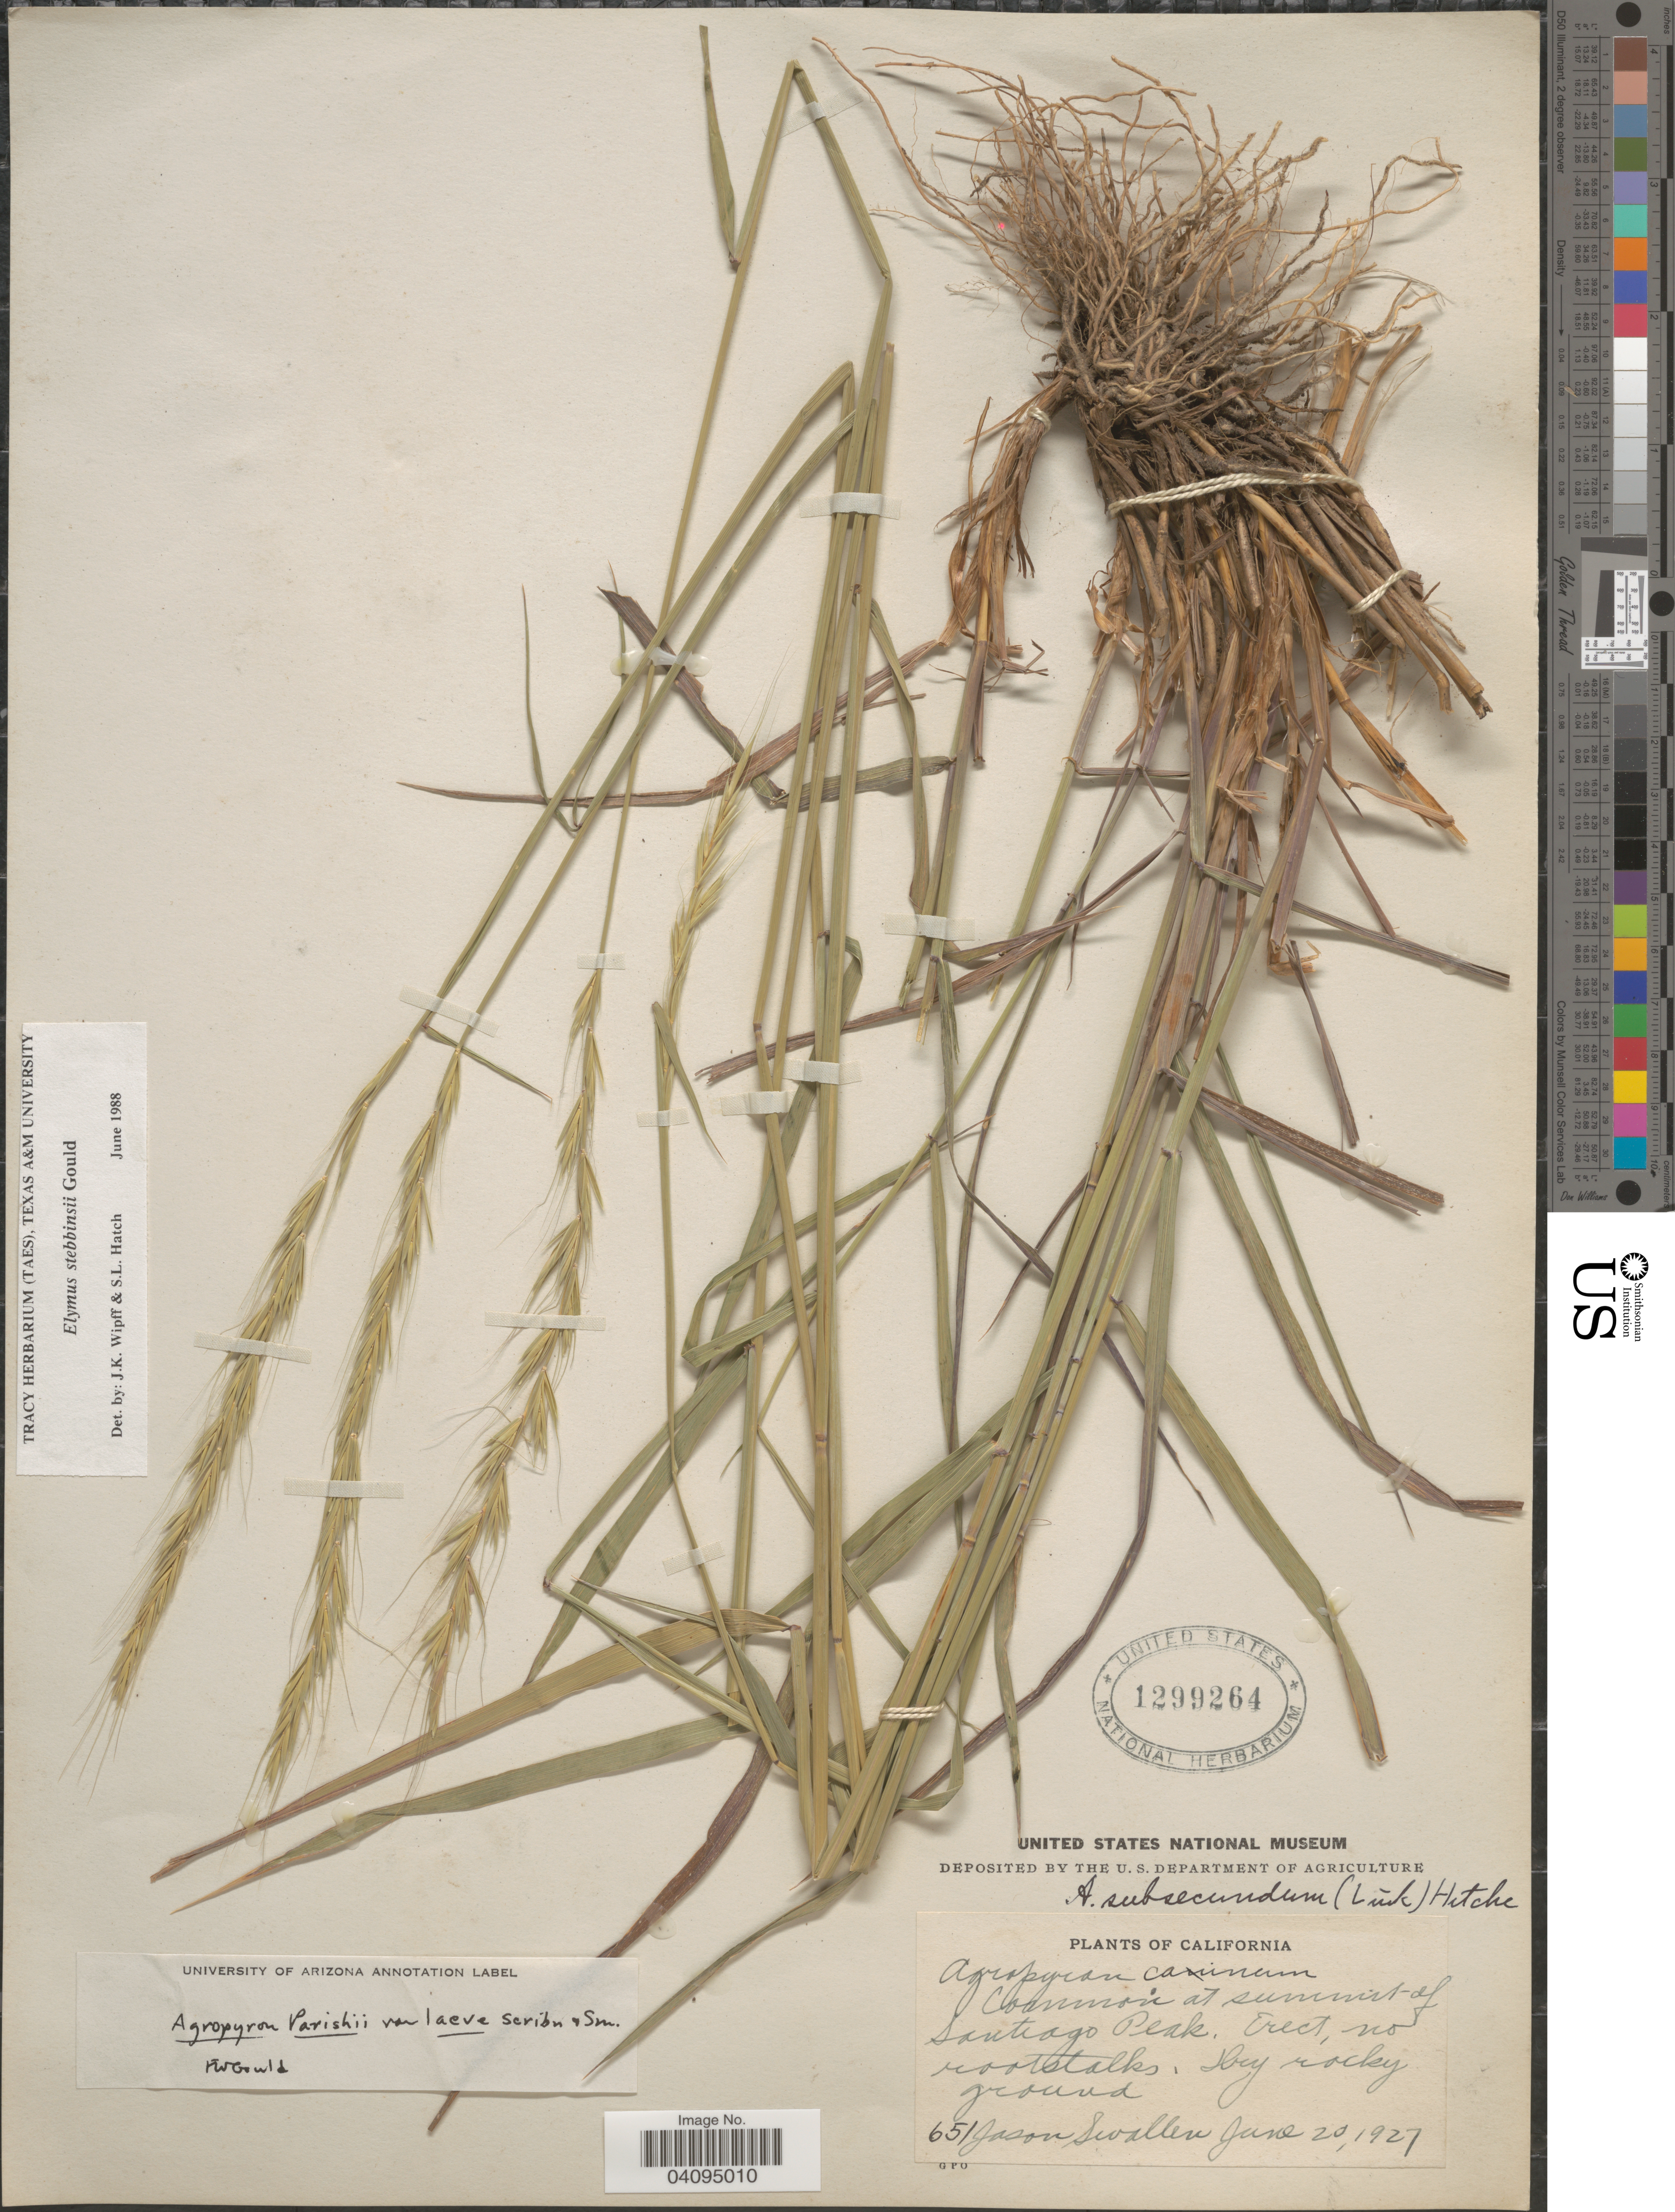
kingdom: Plantae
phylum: Tracheophyta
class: Liliopsida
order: Poales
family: Poaceae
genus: Elymus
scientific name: Elymus stebbinsii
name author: Gould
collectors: J. R. Swallen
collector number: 651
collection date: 1927-06-20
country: United States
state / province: California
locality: Common on summit of Santiago Peak.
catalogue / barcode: US 1299264